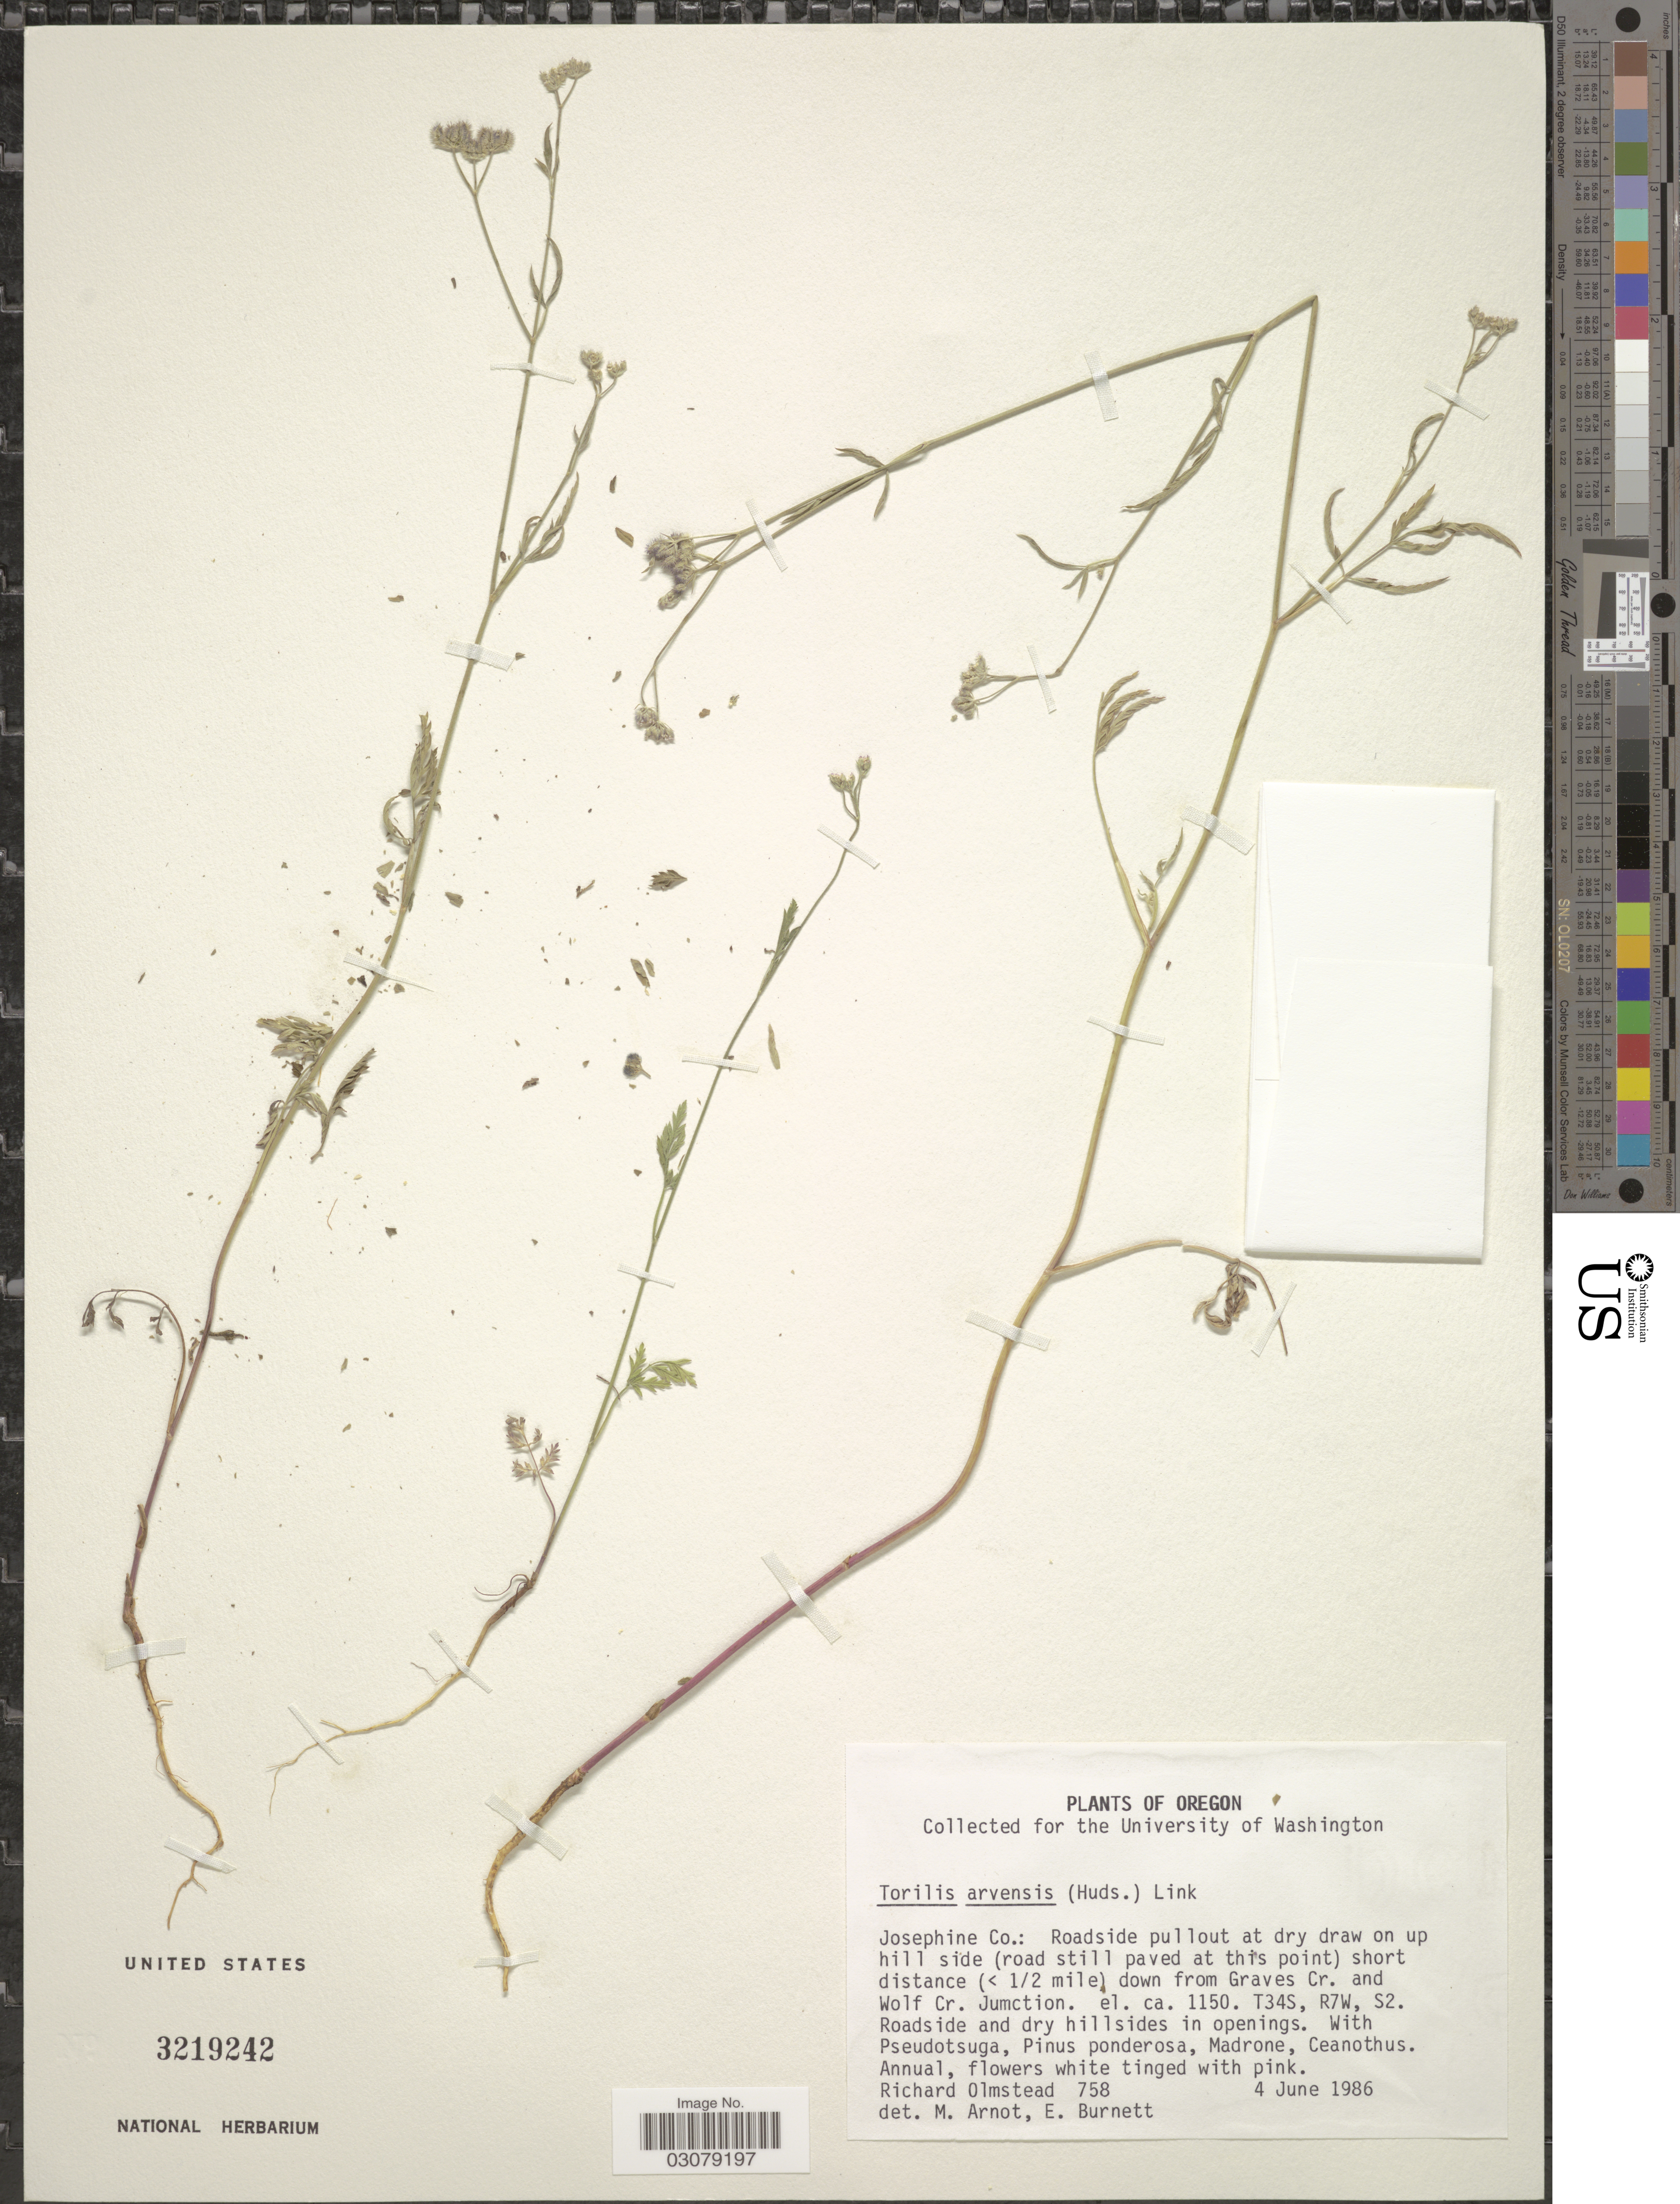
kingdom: Plantae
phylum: Tracheophyta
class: Magnoliopsida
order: Apiales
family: Apiaceae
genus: Torilis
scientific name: Torilis arvensis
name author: (Huds.) Link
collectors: R. Olmstead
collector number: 758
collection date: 1986-06-04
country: United States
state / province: Oregon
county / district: Josephine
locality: Josephine Co.: Roadside pullout at dry draw on up hill side (road still paved at this point) short distance (< ½ mile) down from Graves Cr. and Wolf Cr. Junction. T34S, R7W, S2.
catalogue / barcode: US 3219242